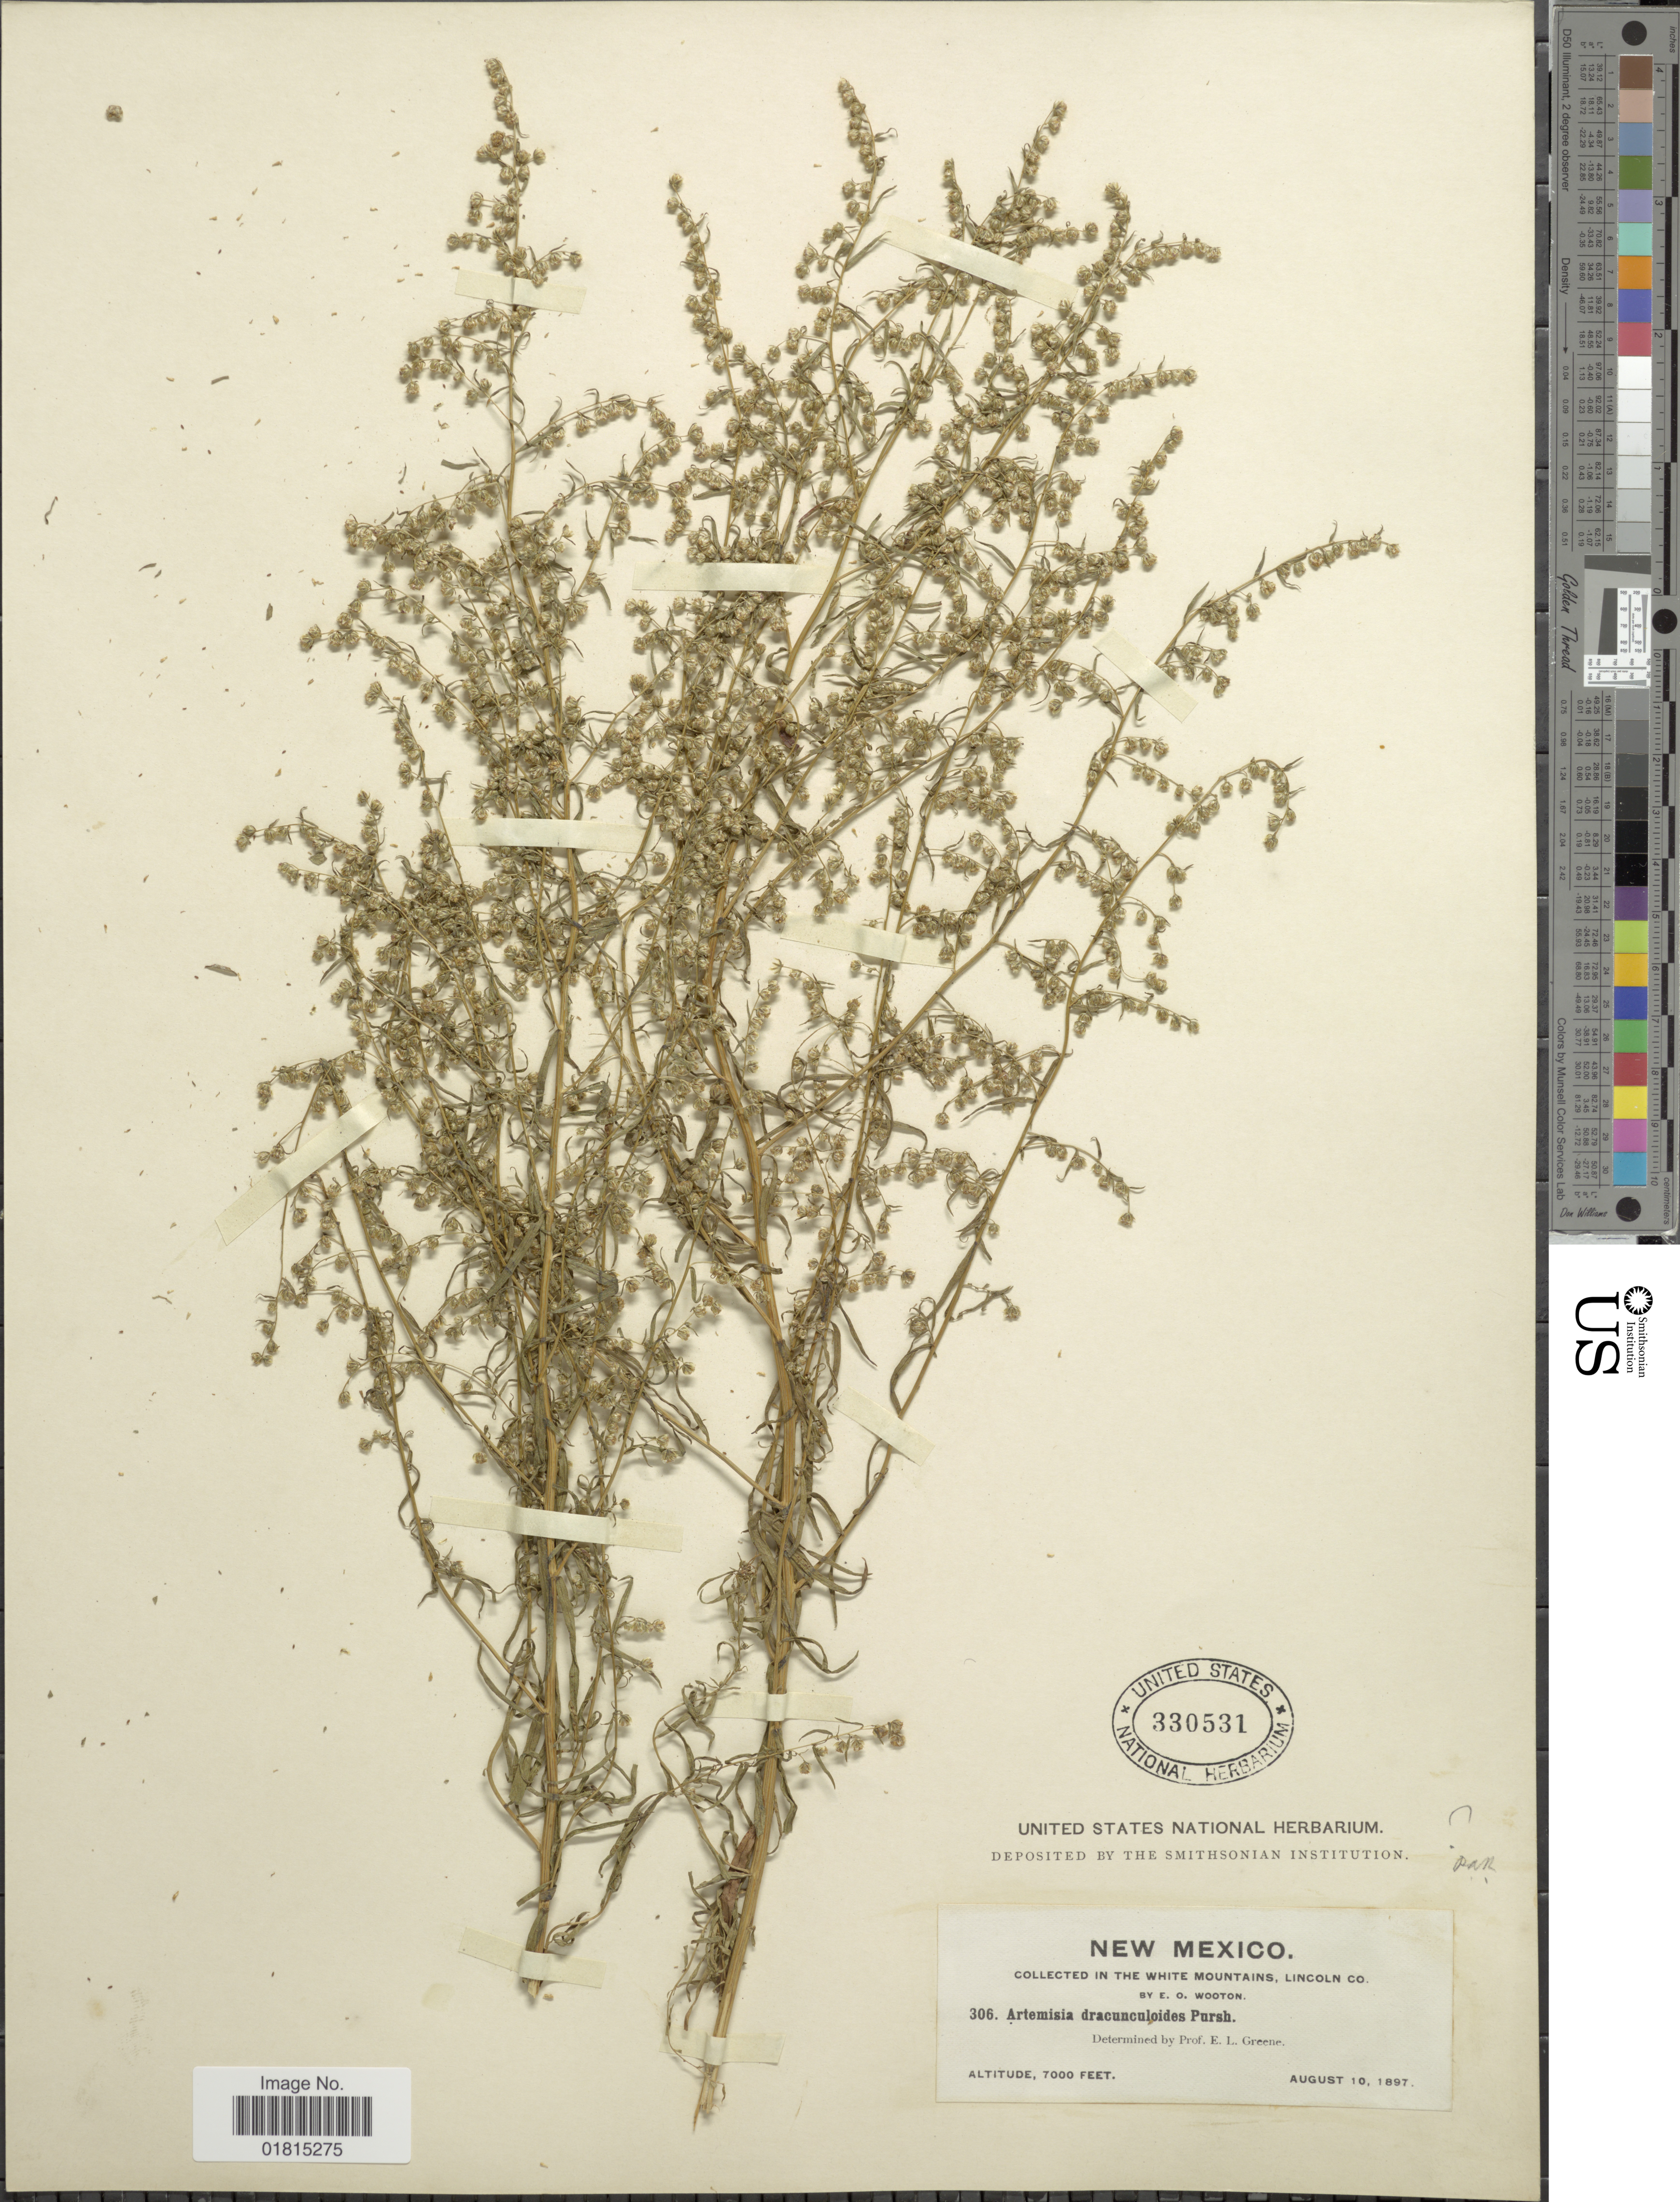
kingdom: Plantae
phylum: Tracheophyta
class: Magnoliopsida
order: Asterales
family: Asteraceae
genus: Artemisia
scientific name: Artemisia dracunculoides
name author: Pursh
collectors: E. O. Wooton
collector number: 306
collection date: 1897-08-10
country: United States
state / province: New Mexico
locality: In the White Mountains, Lincoln Co.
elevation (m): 2134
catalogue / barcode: US 330531